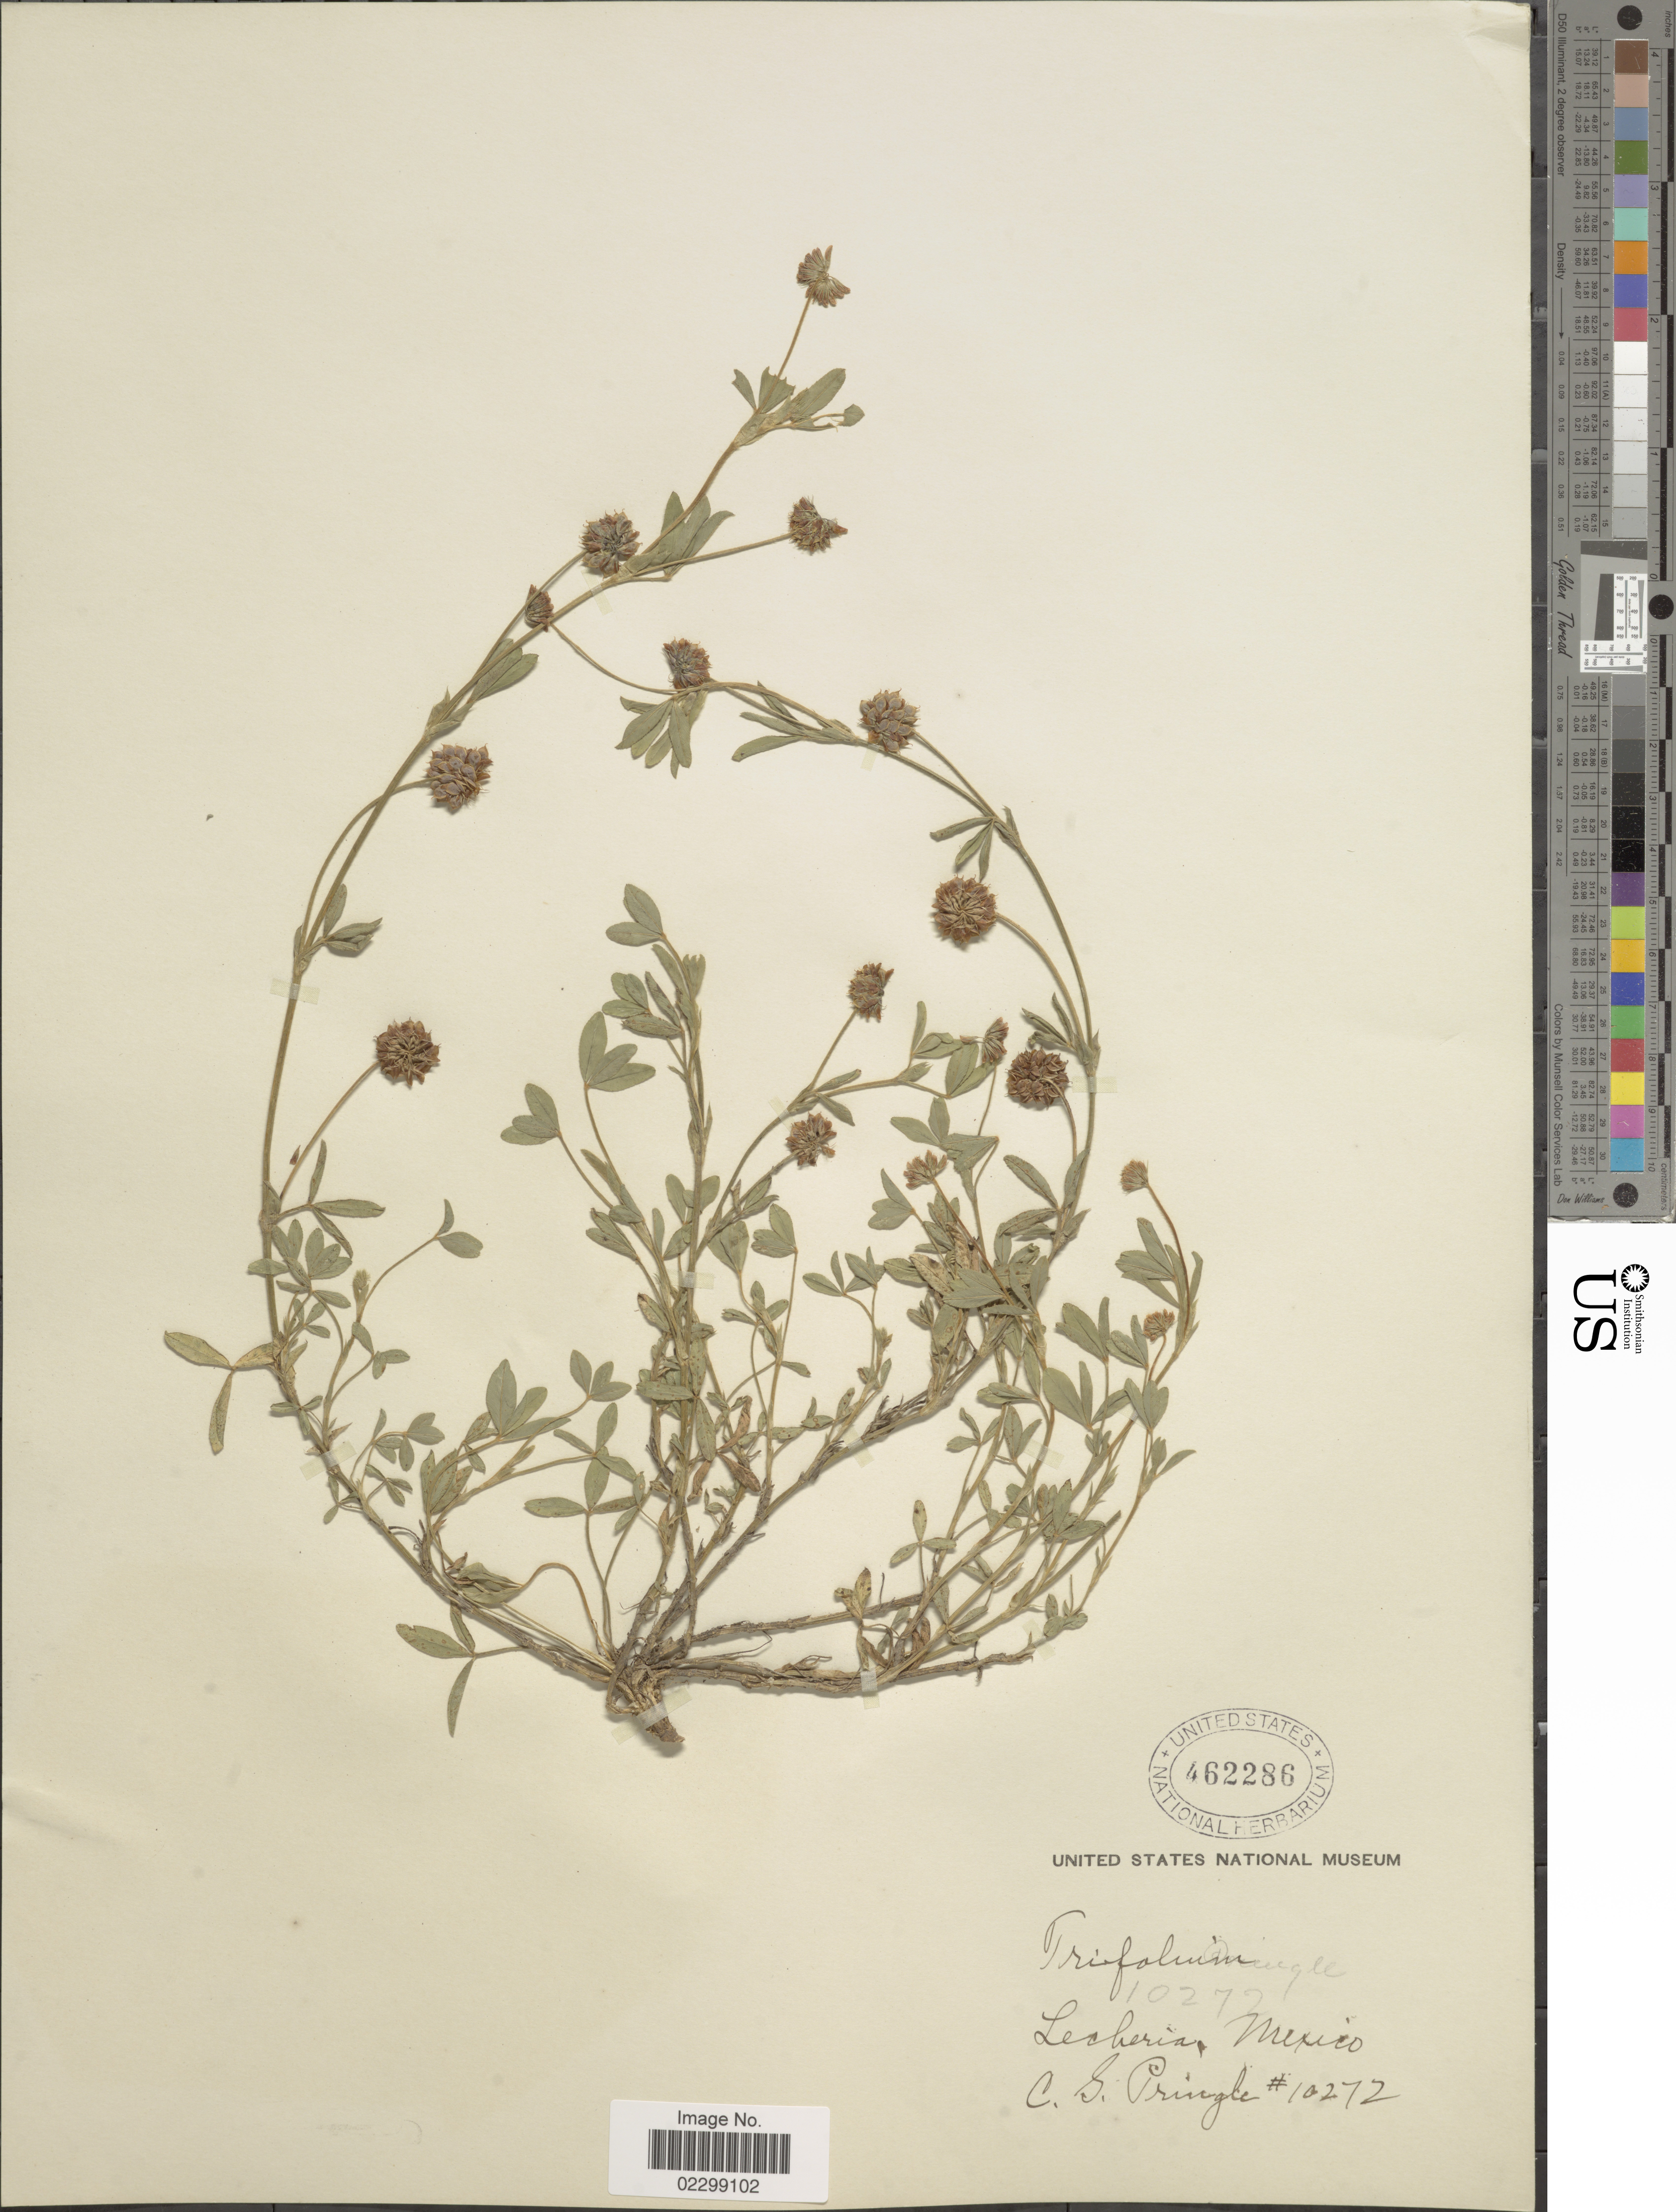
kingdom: Plantae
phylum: Tracheophyta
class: Magnoliopsida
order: Fabales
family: Fabaceae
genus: Trifolium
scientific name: Trifolium sp.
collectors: C. G. Pringle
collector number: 10272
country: Mexico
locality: Lecheria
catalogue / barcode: US 462286